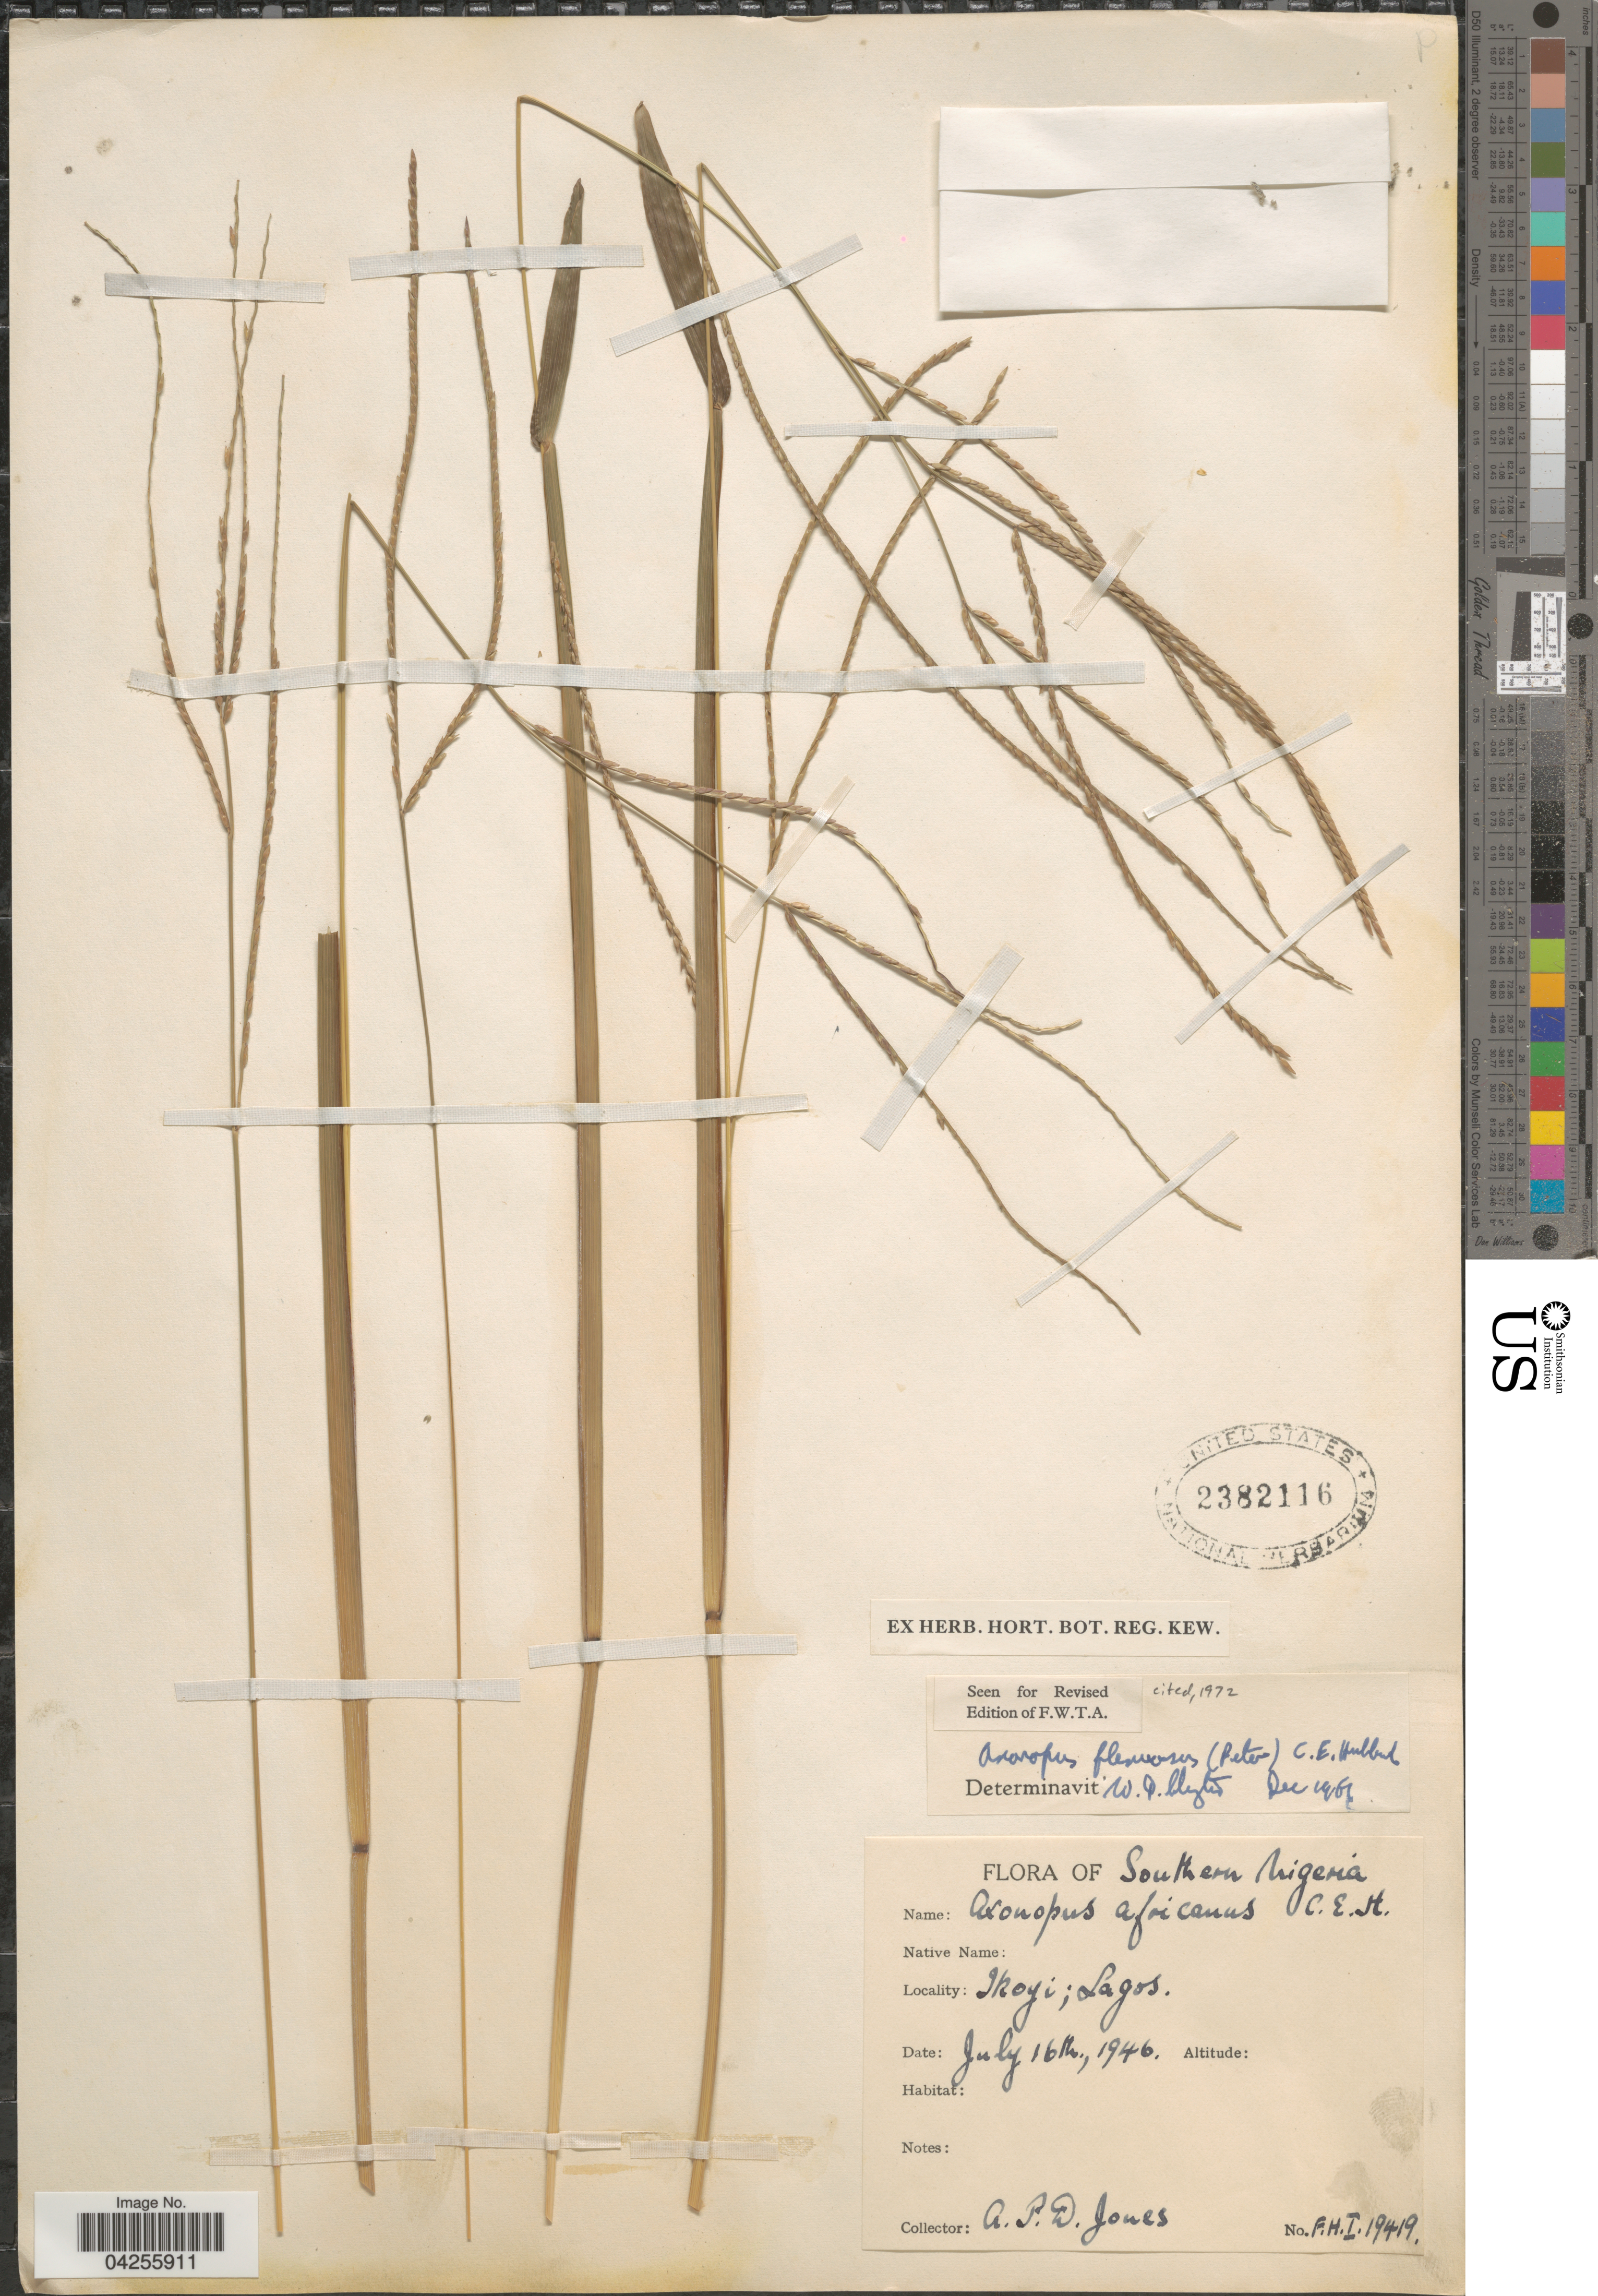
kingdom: Plantae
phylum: Tracheophyta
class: Liliopsida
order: Poales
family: Poaceae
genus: Axonopus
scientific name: Axonopus flexuosus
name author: (Peter) C. E. Hubb.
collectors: A. P. Jones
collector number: FHI19419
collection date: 1946-07-16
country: Nigeria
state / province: Lagos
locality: Southern Nigeria. Skoyi.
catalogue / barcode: US 2832116